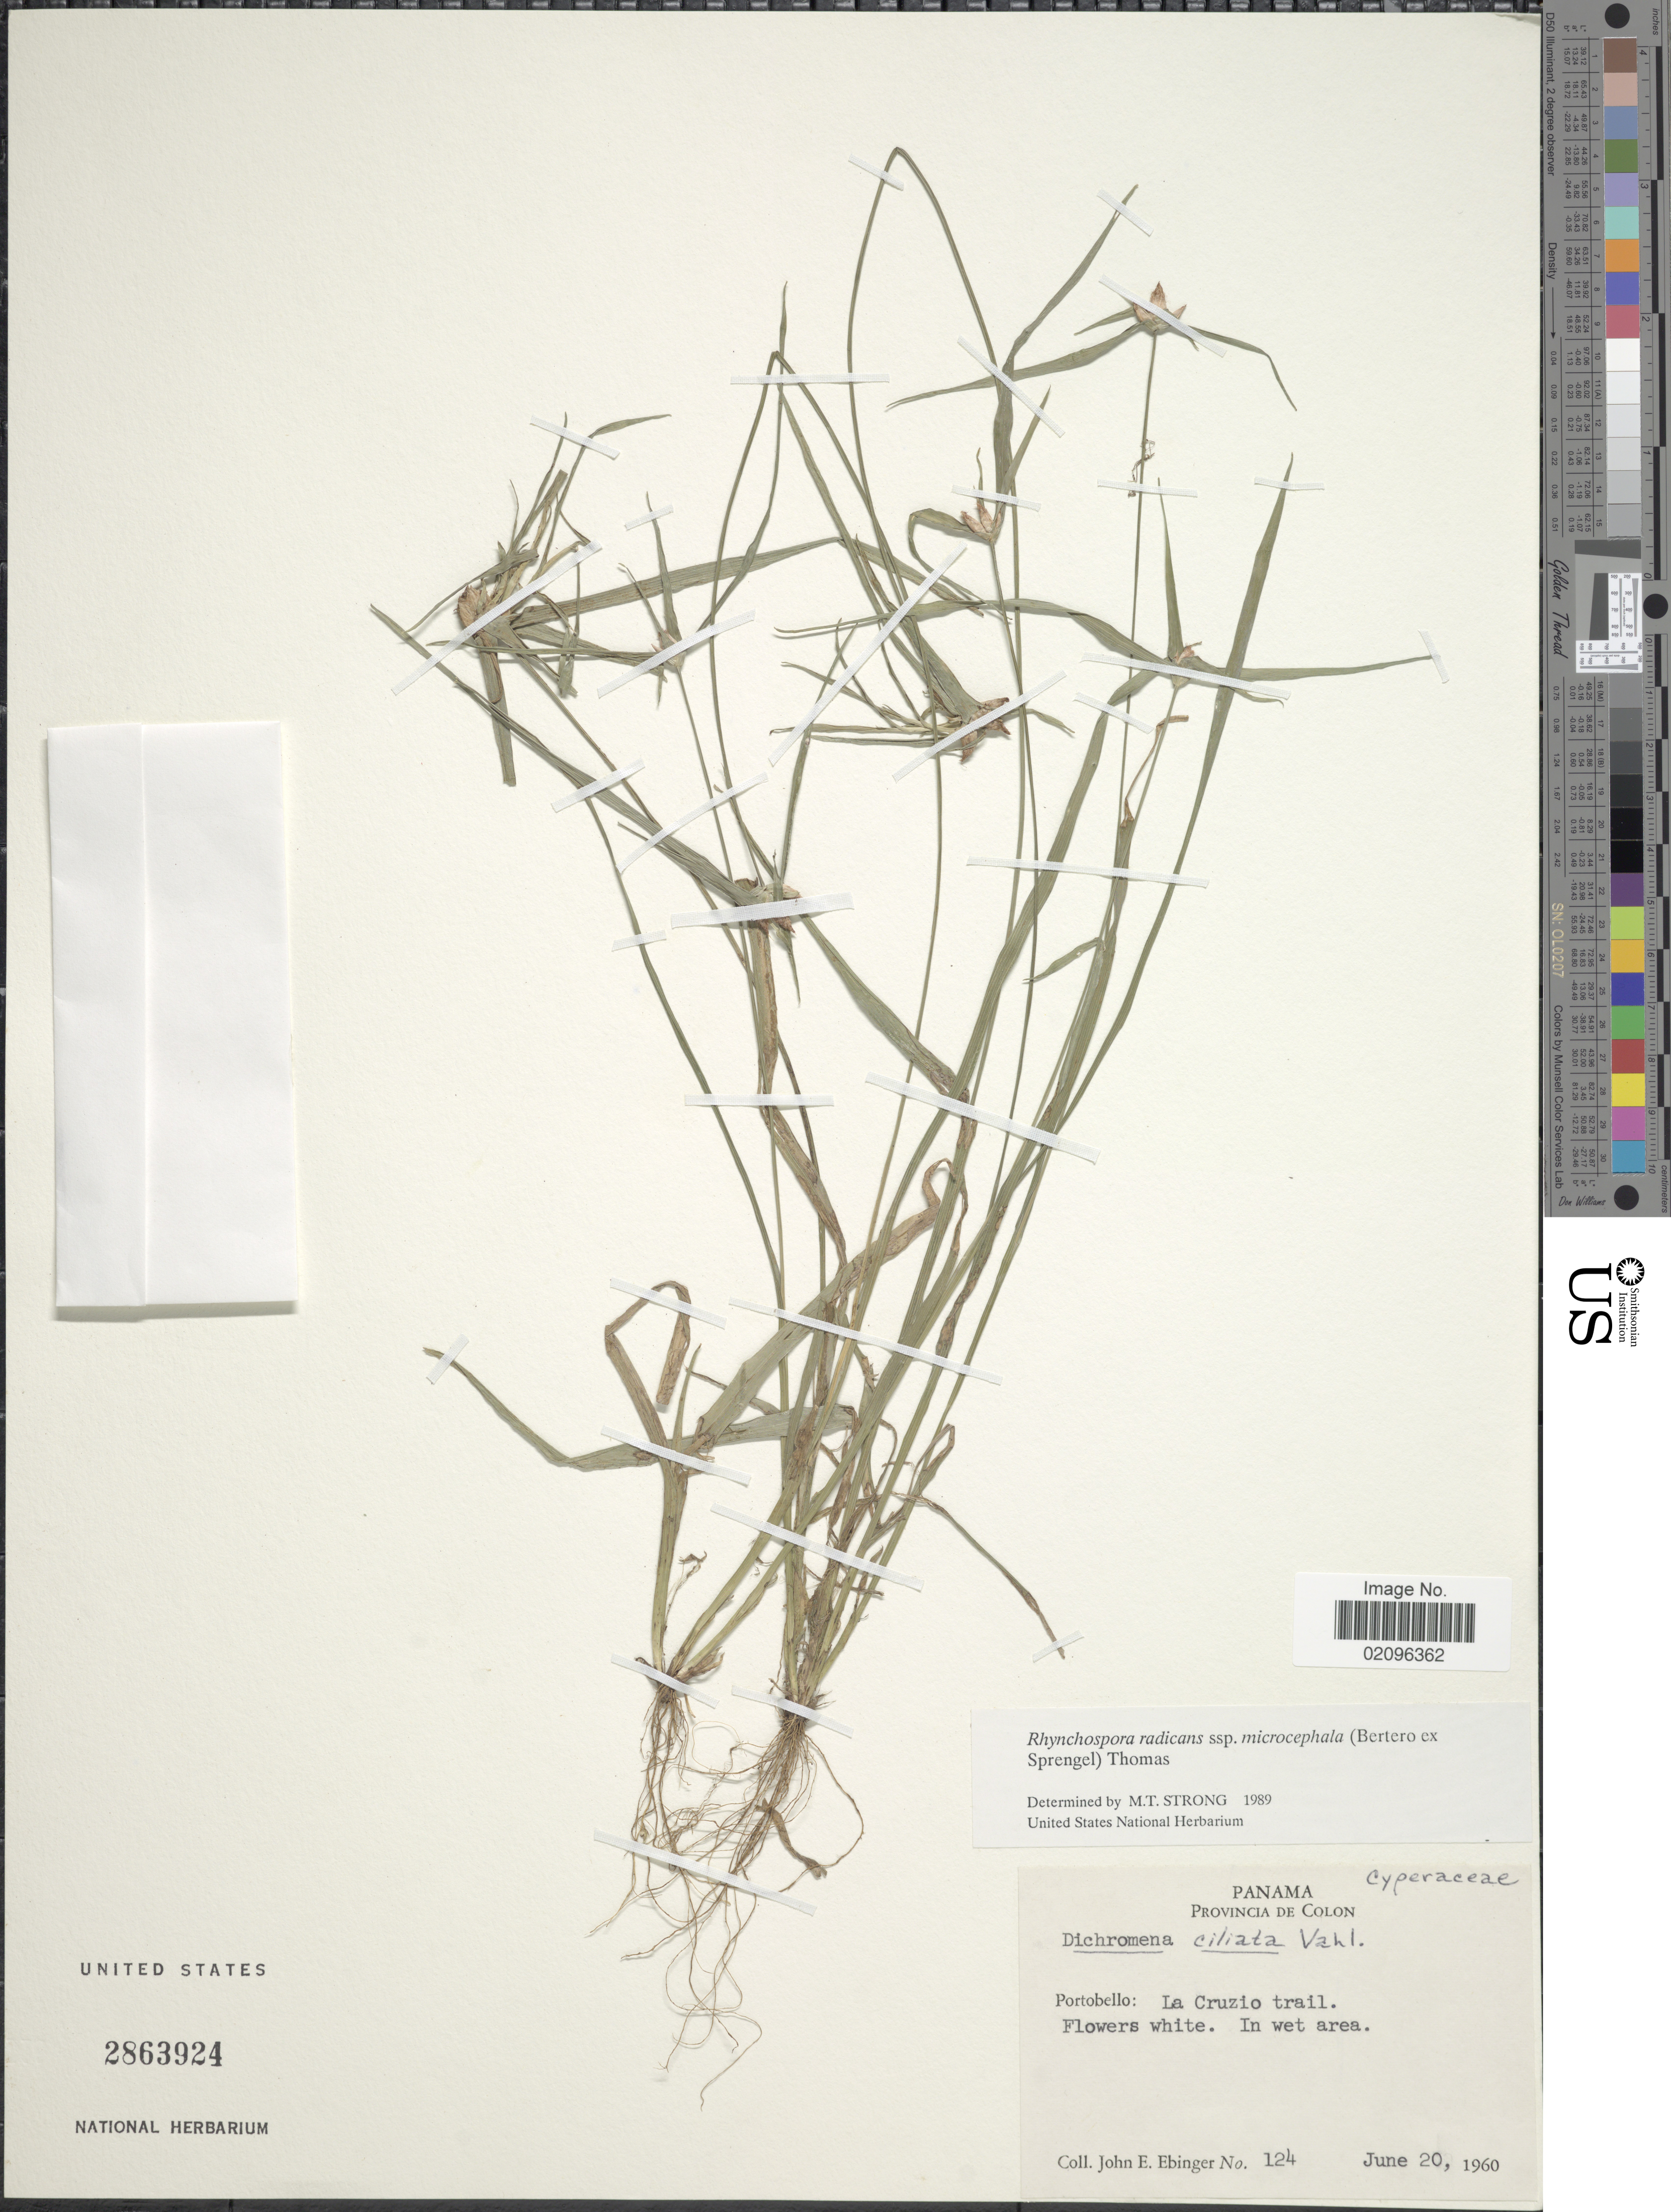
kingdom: Plantae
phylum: Tracheophyta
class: Liliopsida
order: Poales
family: Cyperaceae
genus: Rhynchospora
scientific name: Rhynchospora radicans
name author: (Schltdl. & Cham.) H. Pfeiff.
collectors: J. Ebinger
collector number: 124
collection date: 1960-06-20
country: Panama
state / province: Colón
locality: Provincia de Colon. Portobello: La Cruzio trail.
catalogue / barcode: US 2863924